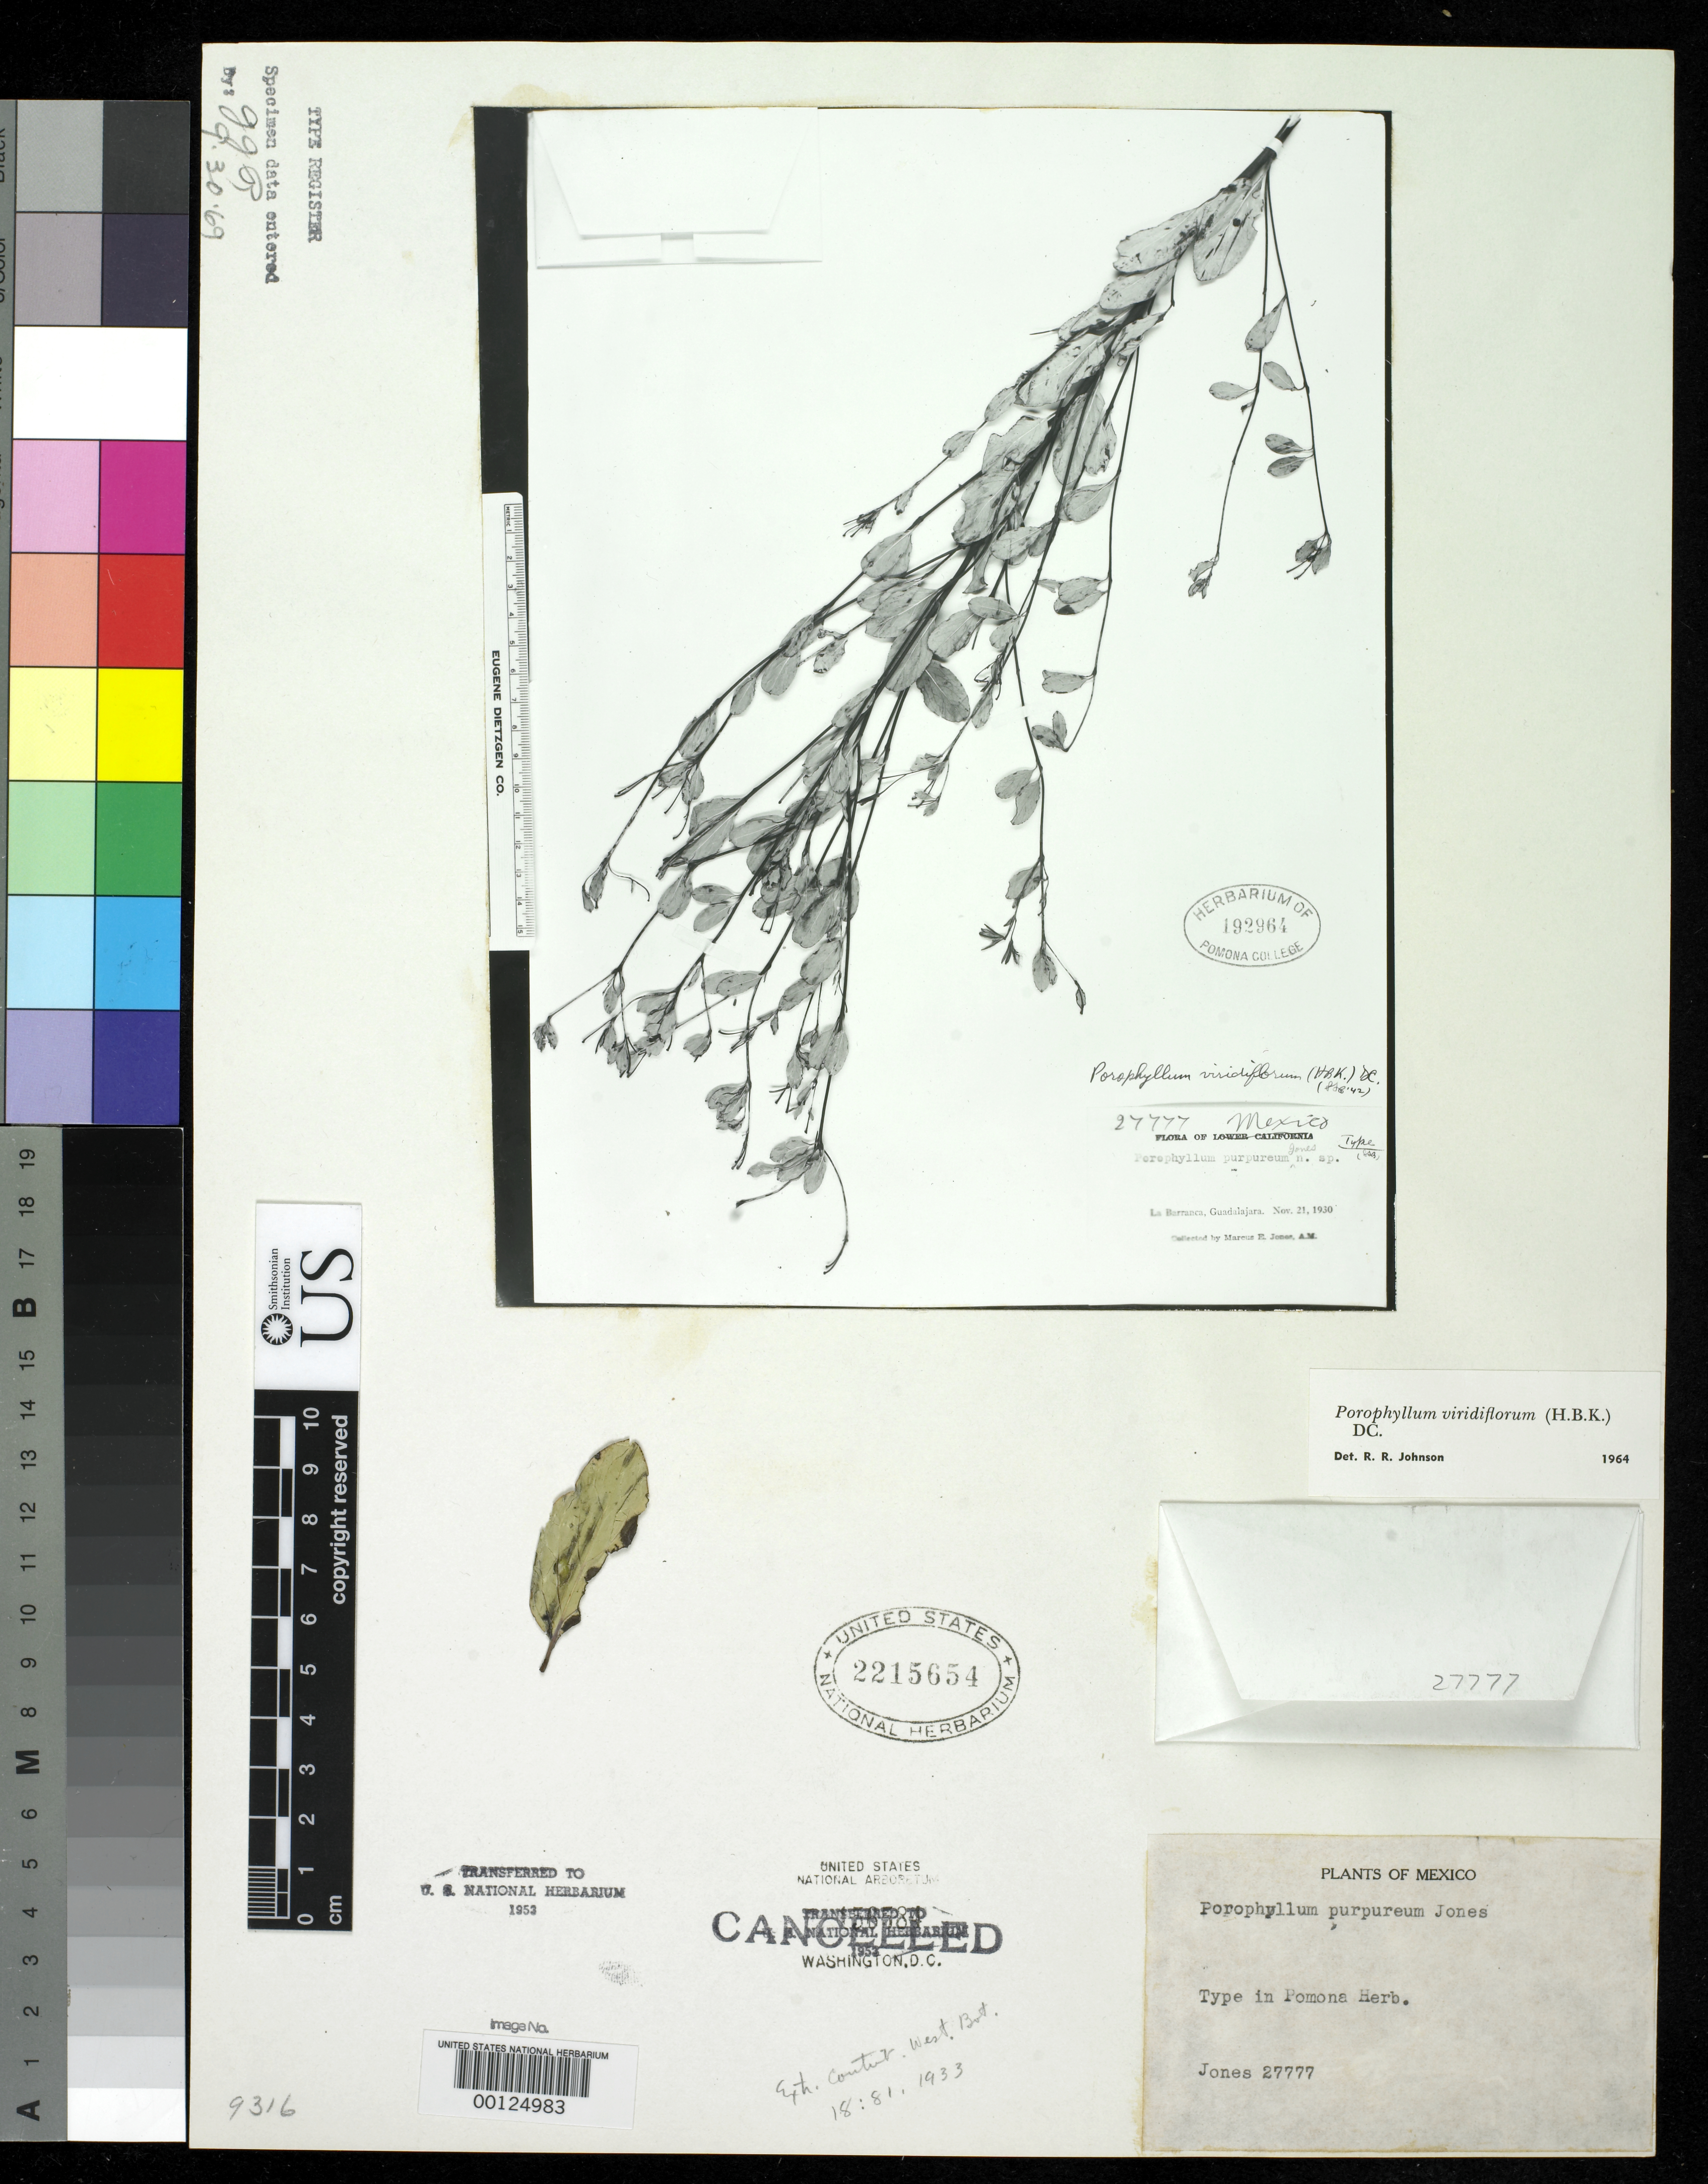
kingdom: Plantae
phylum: Tracheophyta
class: Magnoliopsida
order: Asterales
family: Asteraceae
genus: Porophyllum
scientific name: Porophyllum purpureum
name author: M.E. Jones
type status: Isotype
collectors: M. E. Jones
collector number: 27777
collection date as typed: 21 Nov 1930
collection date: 1930-11-21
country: Mexico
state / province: Jalisco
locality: Guadalajara, La Barranca.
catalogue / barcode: US 2215654